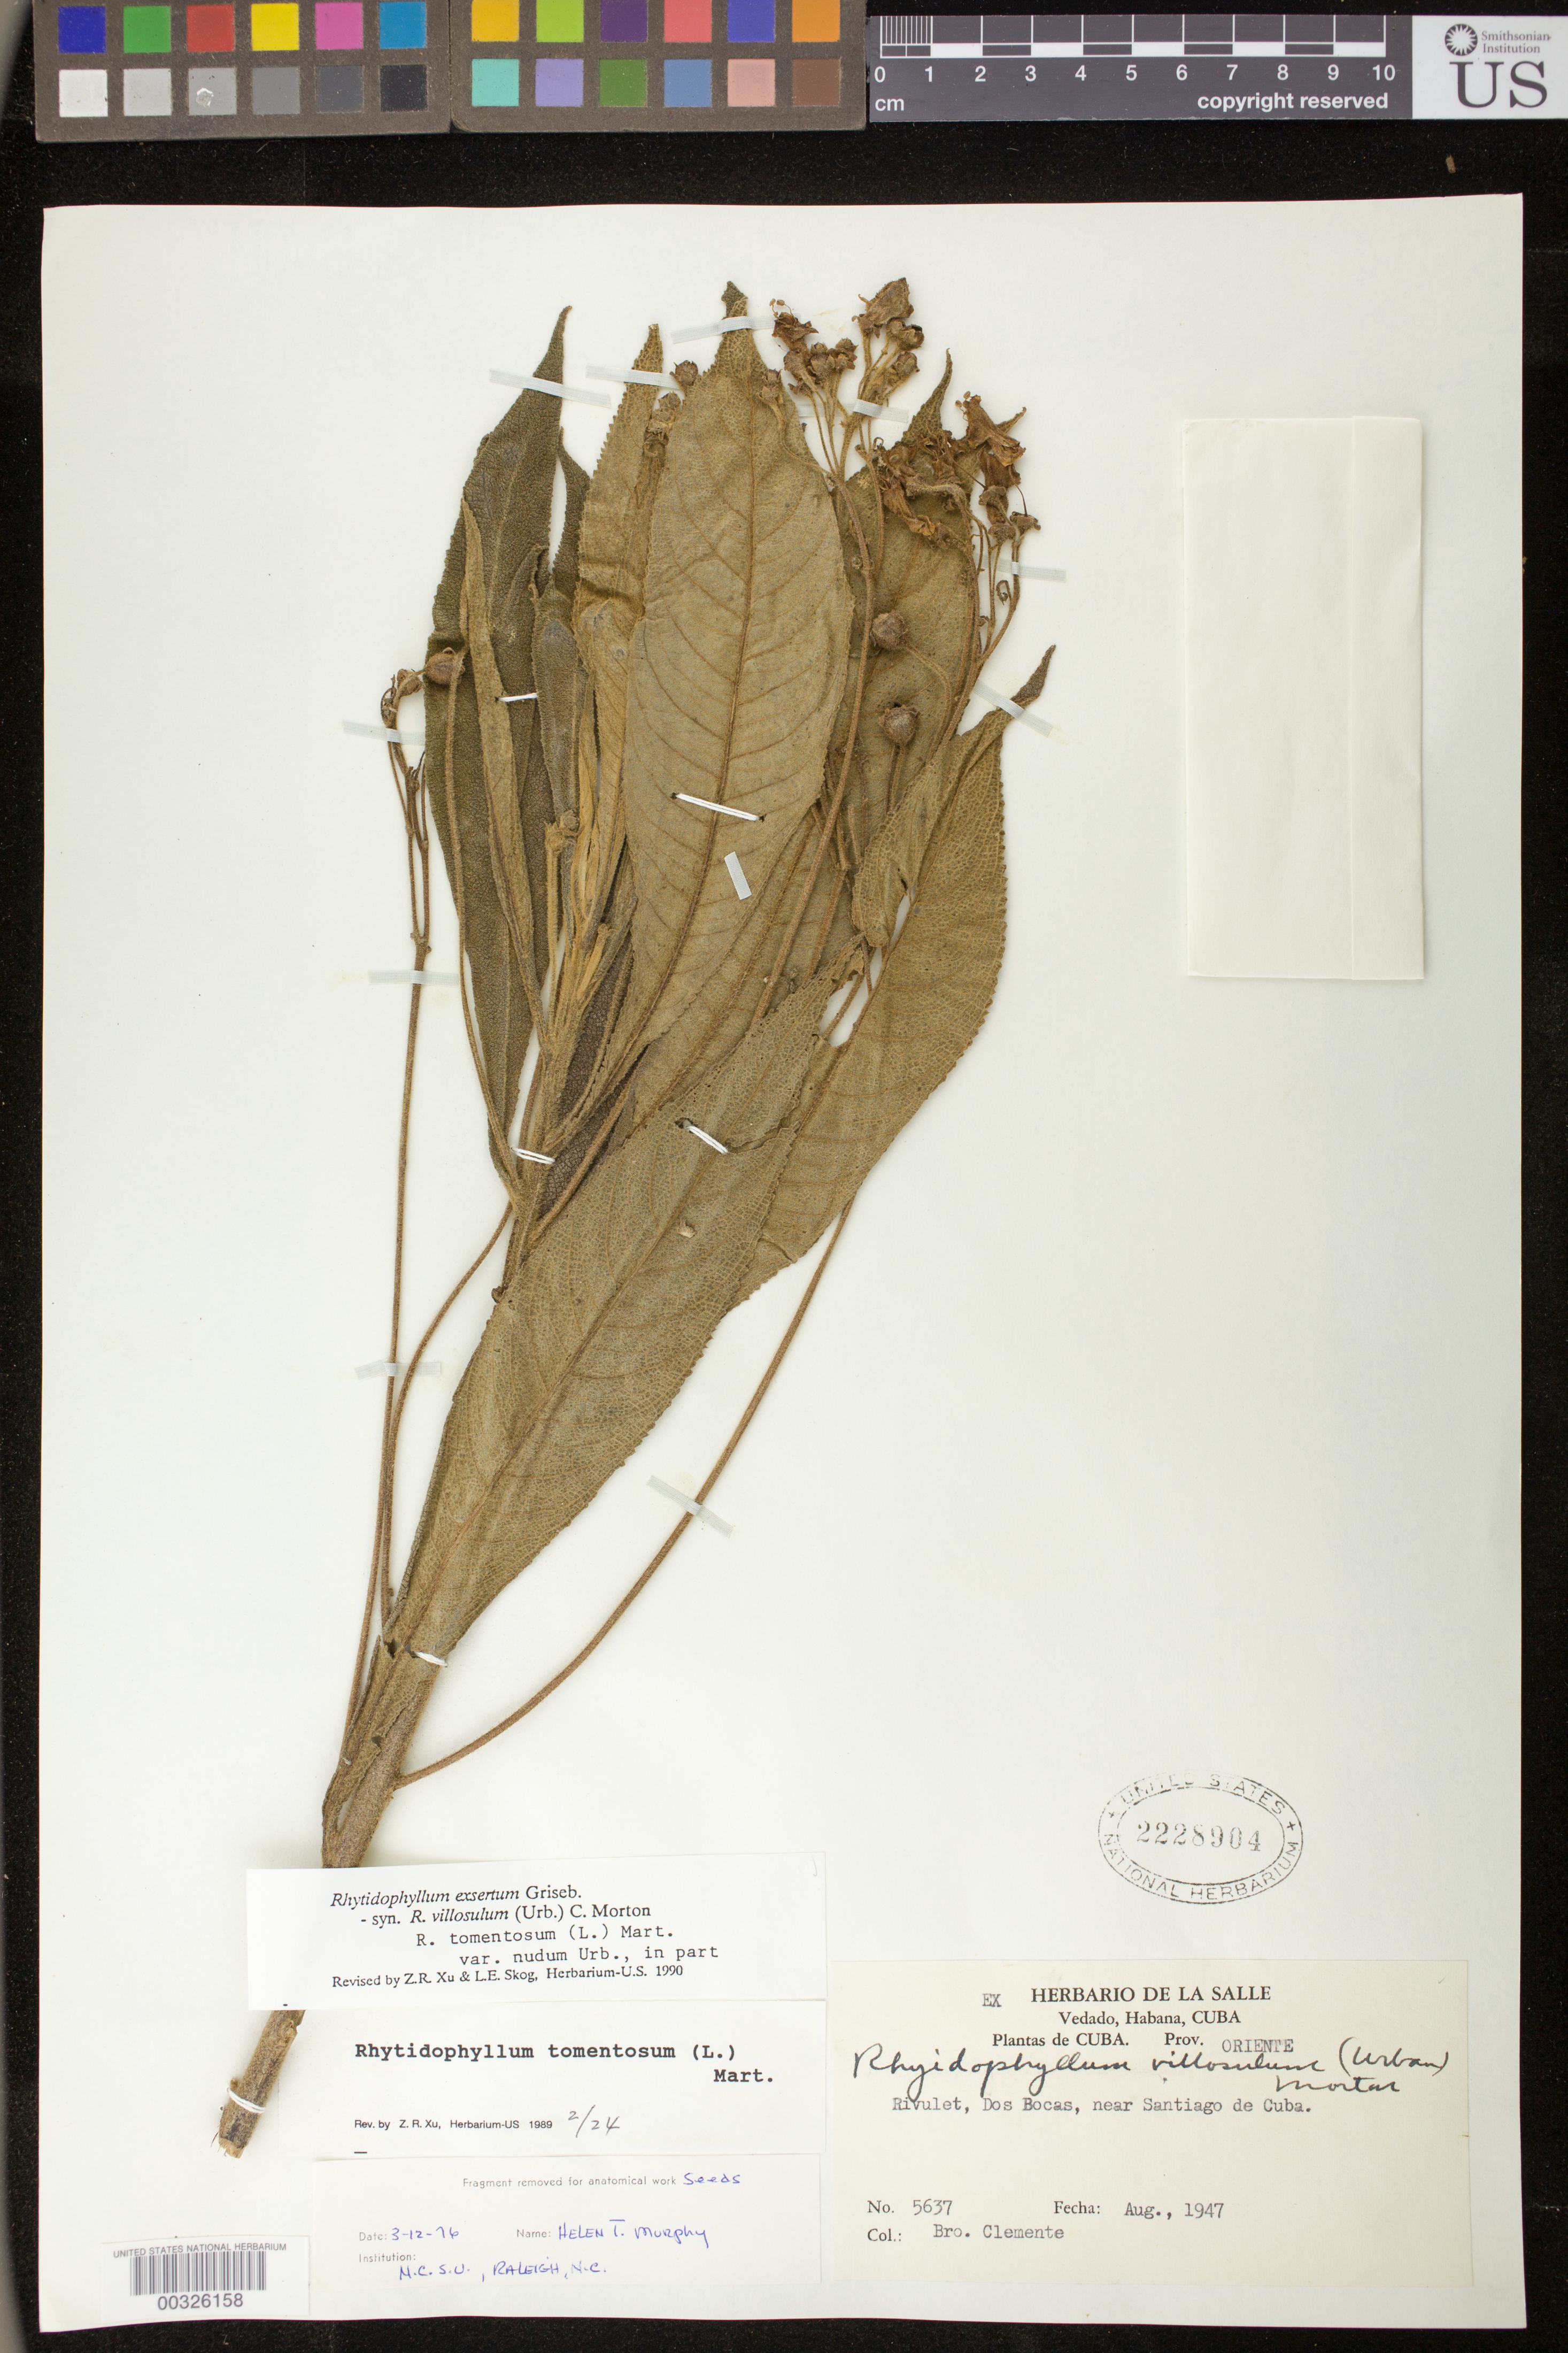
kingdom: Plantae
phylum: Tracheophyta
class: Magnoliopsida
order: Lamiales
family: Gesneriaceae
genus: Rhytidophyllum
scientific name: Rhytidophyllum exsertum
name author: Griseb.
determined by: Skog, Laurence E.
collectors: Bro. Clemente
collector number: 5637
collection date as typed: Aug 1947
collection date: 1947-08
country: Cuba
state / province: Oriente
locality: Dos Bocas, near Santiago de Cuba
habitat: Rivulet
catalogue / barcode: US 2228904